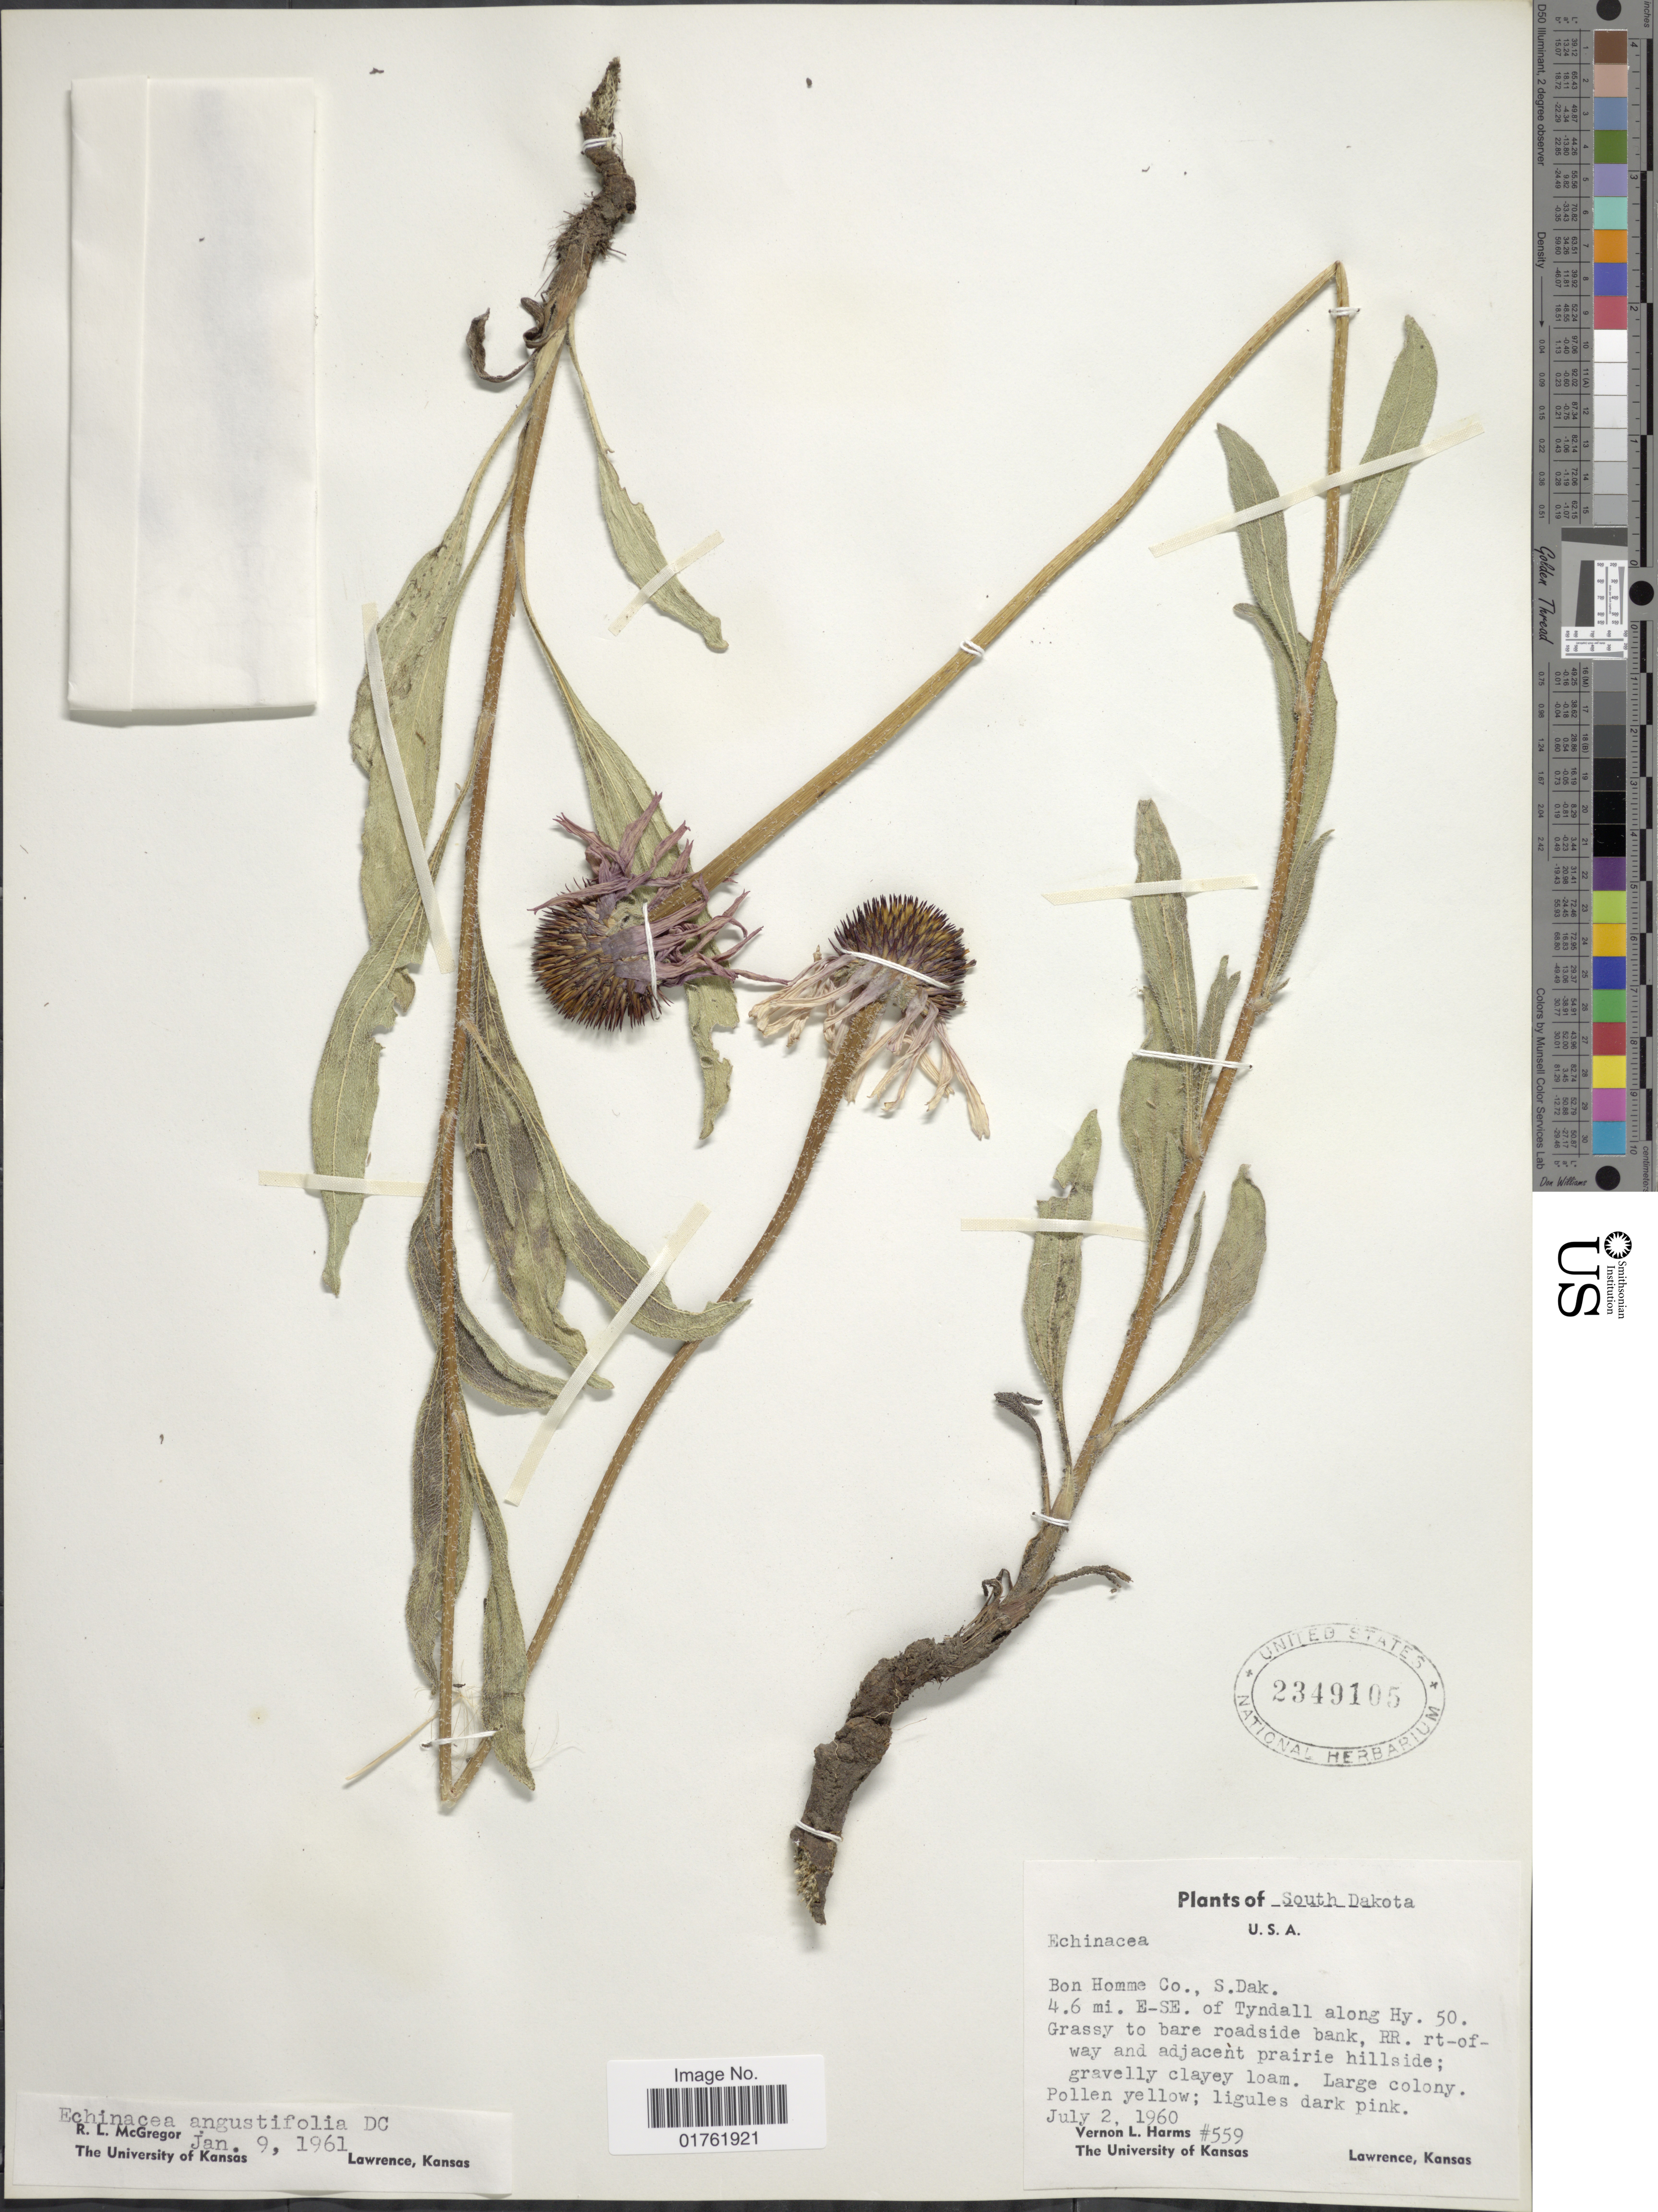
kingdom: Plantae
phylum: Tracheophyta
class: Magnoliopsida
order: Asterales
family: Asteraceae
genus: Echinacea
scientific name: Echinacea angustifolia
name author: DC.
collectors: V. Harms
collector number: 559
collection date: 1960-07-02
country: United States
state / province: South Dakota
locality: Bon Homme Co., 4.6 mi E-SE of Tyndall along Hy. 50. Grassy to bare roadside bank, RR rt-of- way and adjacent hillside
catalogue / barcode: US 2349105